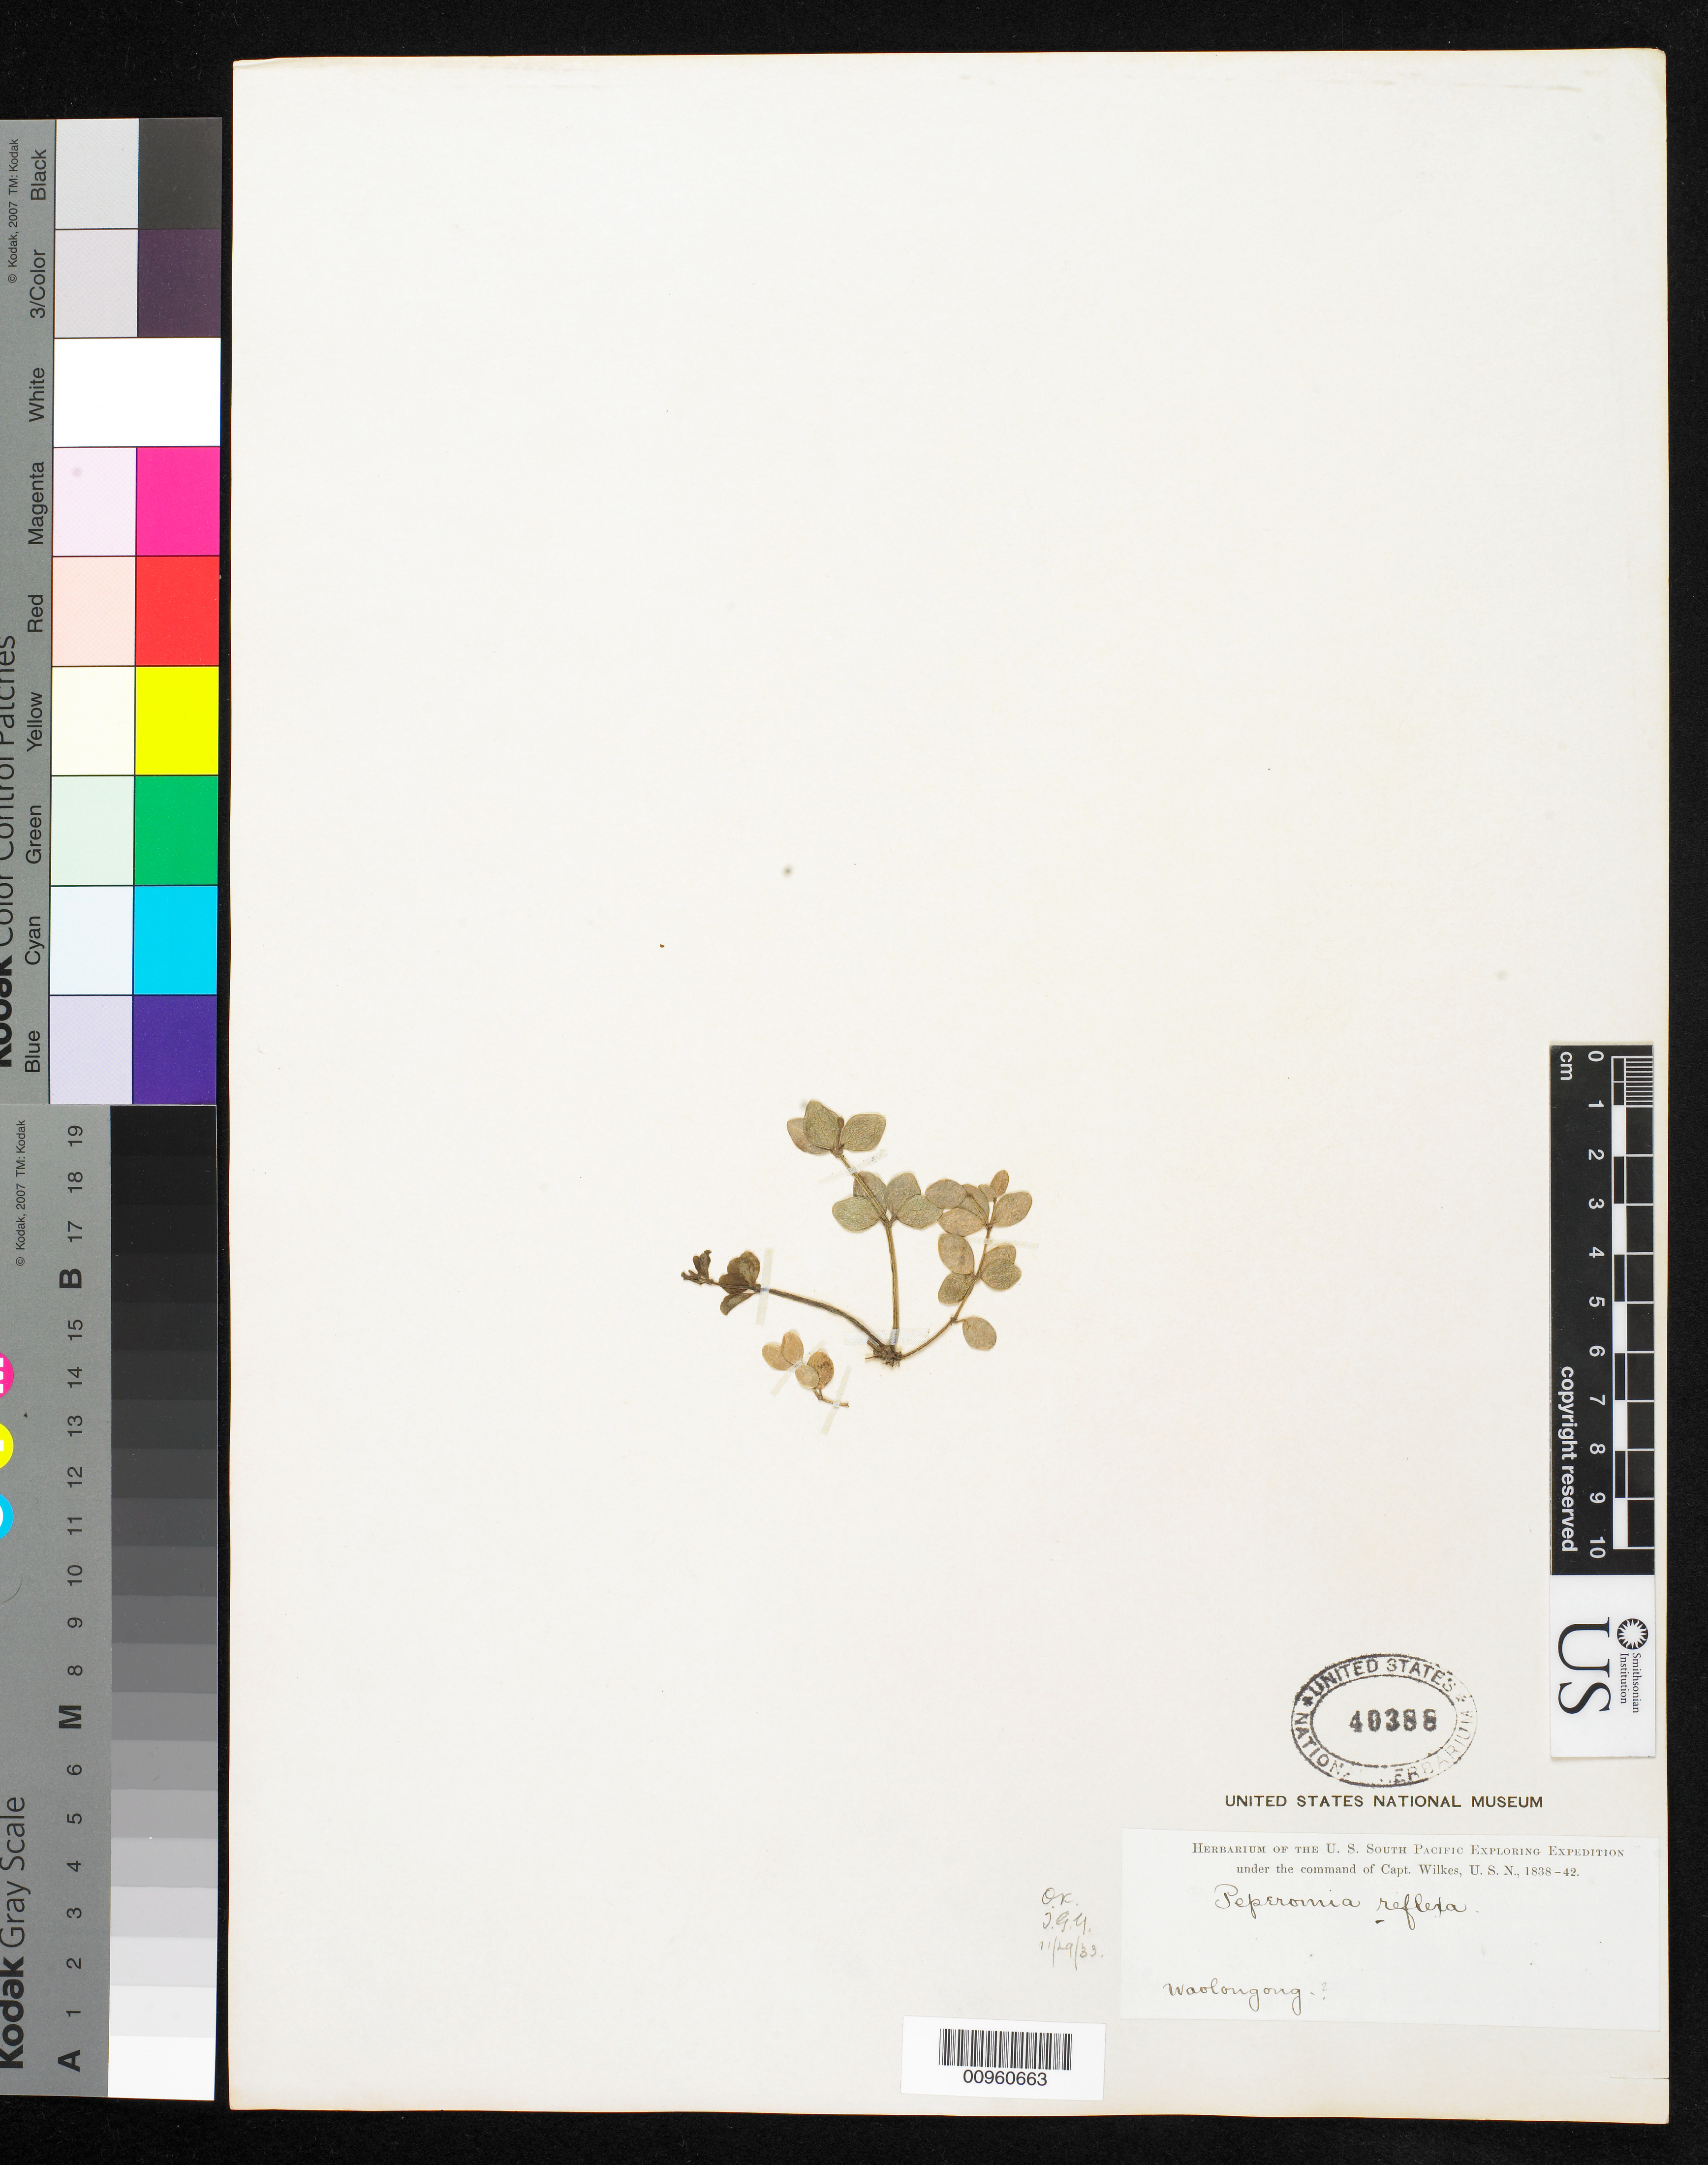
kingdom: Plantae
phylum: Tracheophyta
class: Magnoliopsida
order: Piperales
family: Piperaceae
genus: Peperomia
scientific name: Peperomia trichopus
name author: Trel. in J.F. Macbr.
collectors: Wilkes Explor. Exped.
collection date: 1838/1842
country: Australia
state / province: New South Wales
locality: Woolongong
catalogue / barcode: US 40388